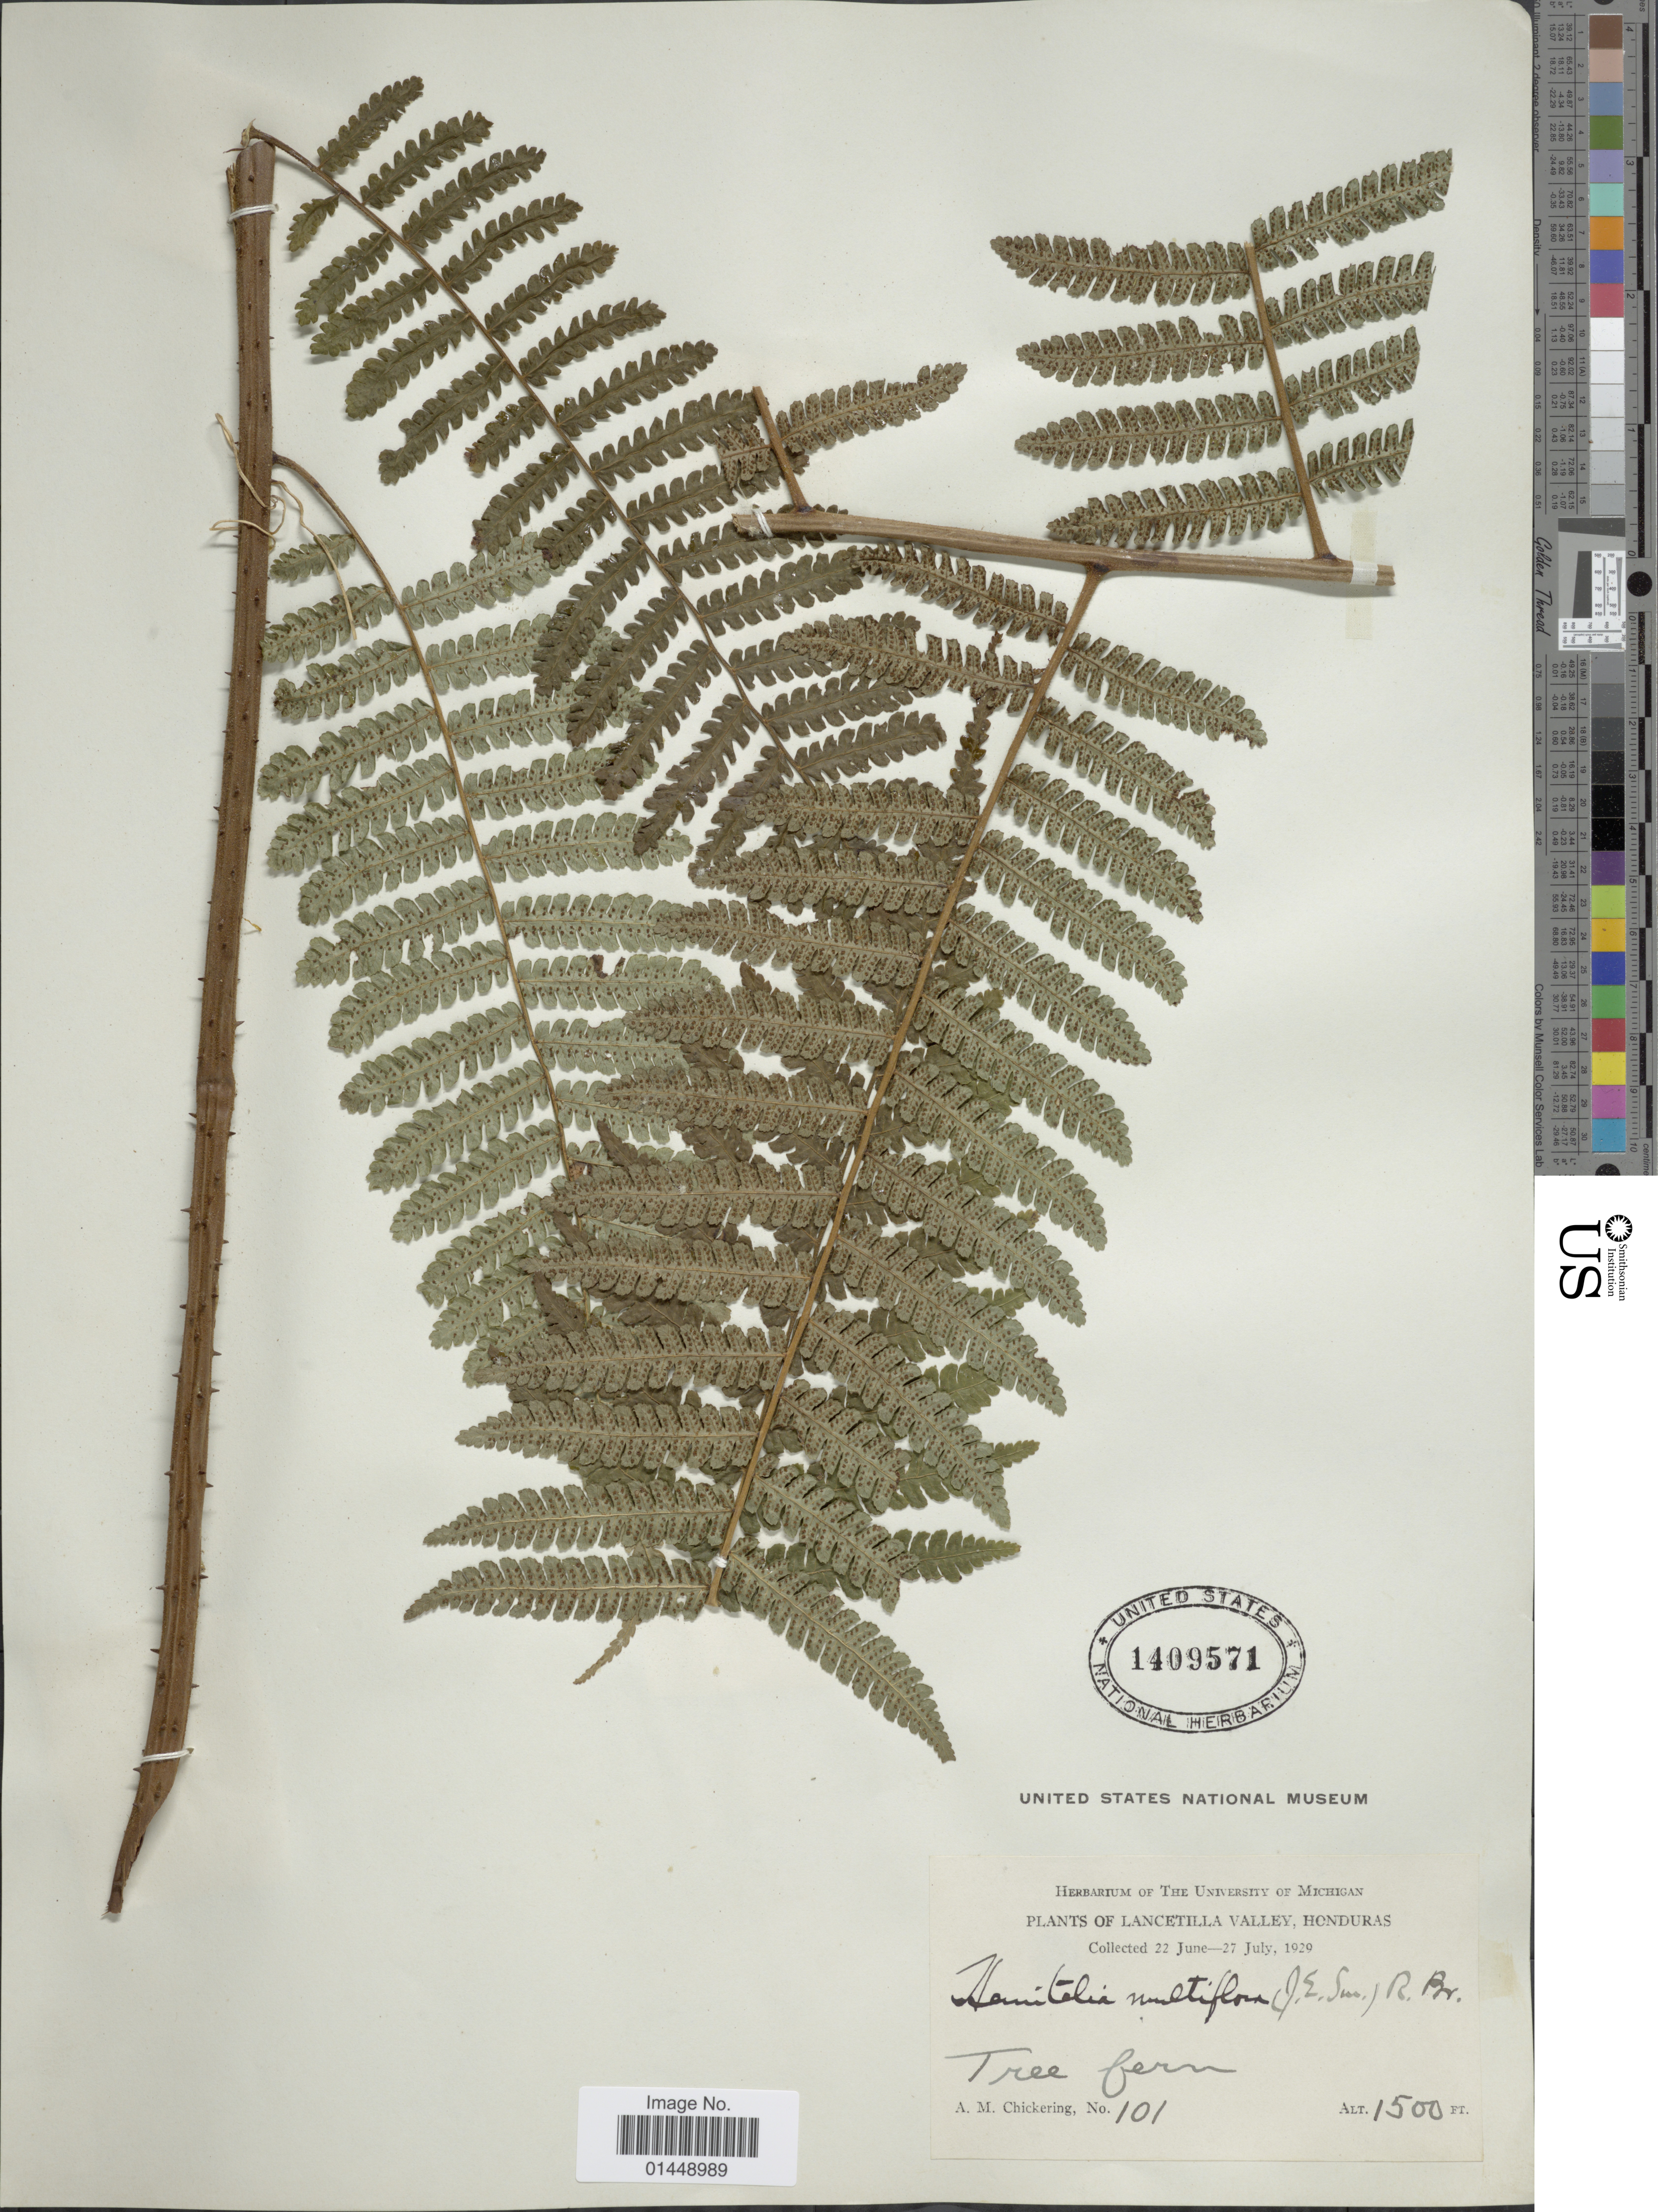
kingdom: Plantae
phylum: Tracheophyta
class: Polypodiopsida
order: Cyatheales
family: Cyatheaceae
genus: Cyathea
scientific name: Cyathea multiflora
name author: Sm.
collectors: A. Chickering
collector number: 101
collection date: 1929-06-22/1929-07-27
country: Honduras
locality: Lancetilla Valley, Honduras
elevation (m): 457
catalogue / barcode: US 1409571